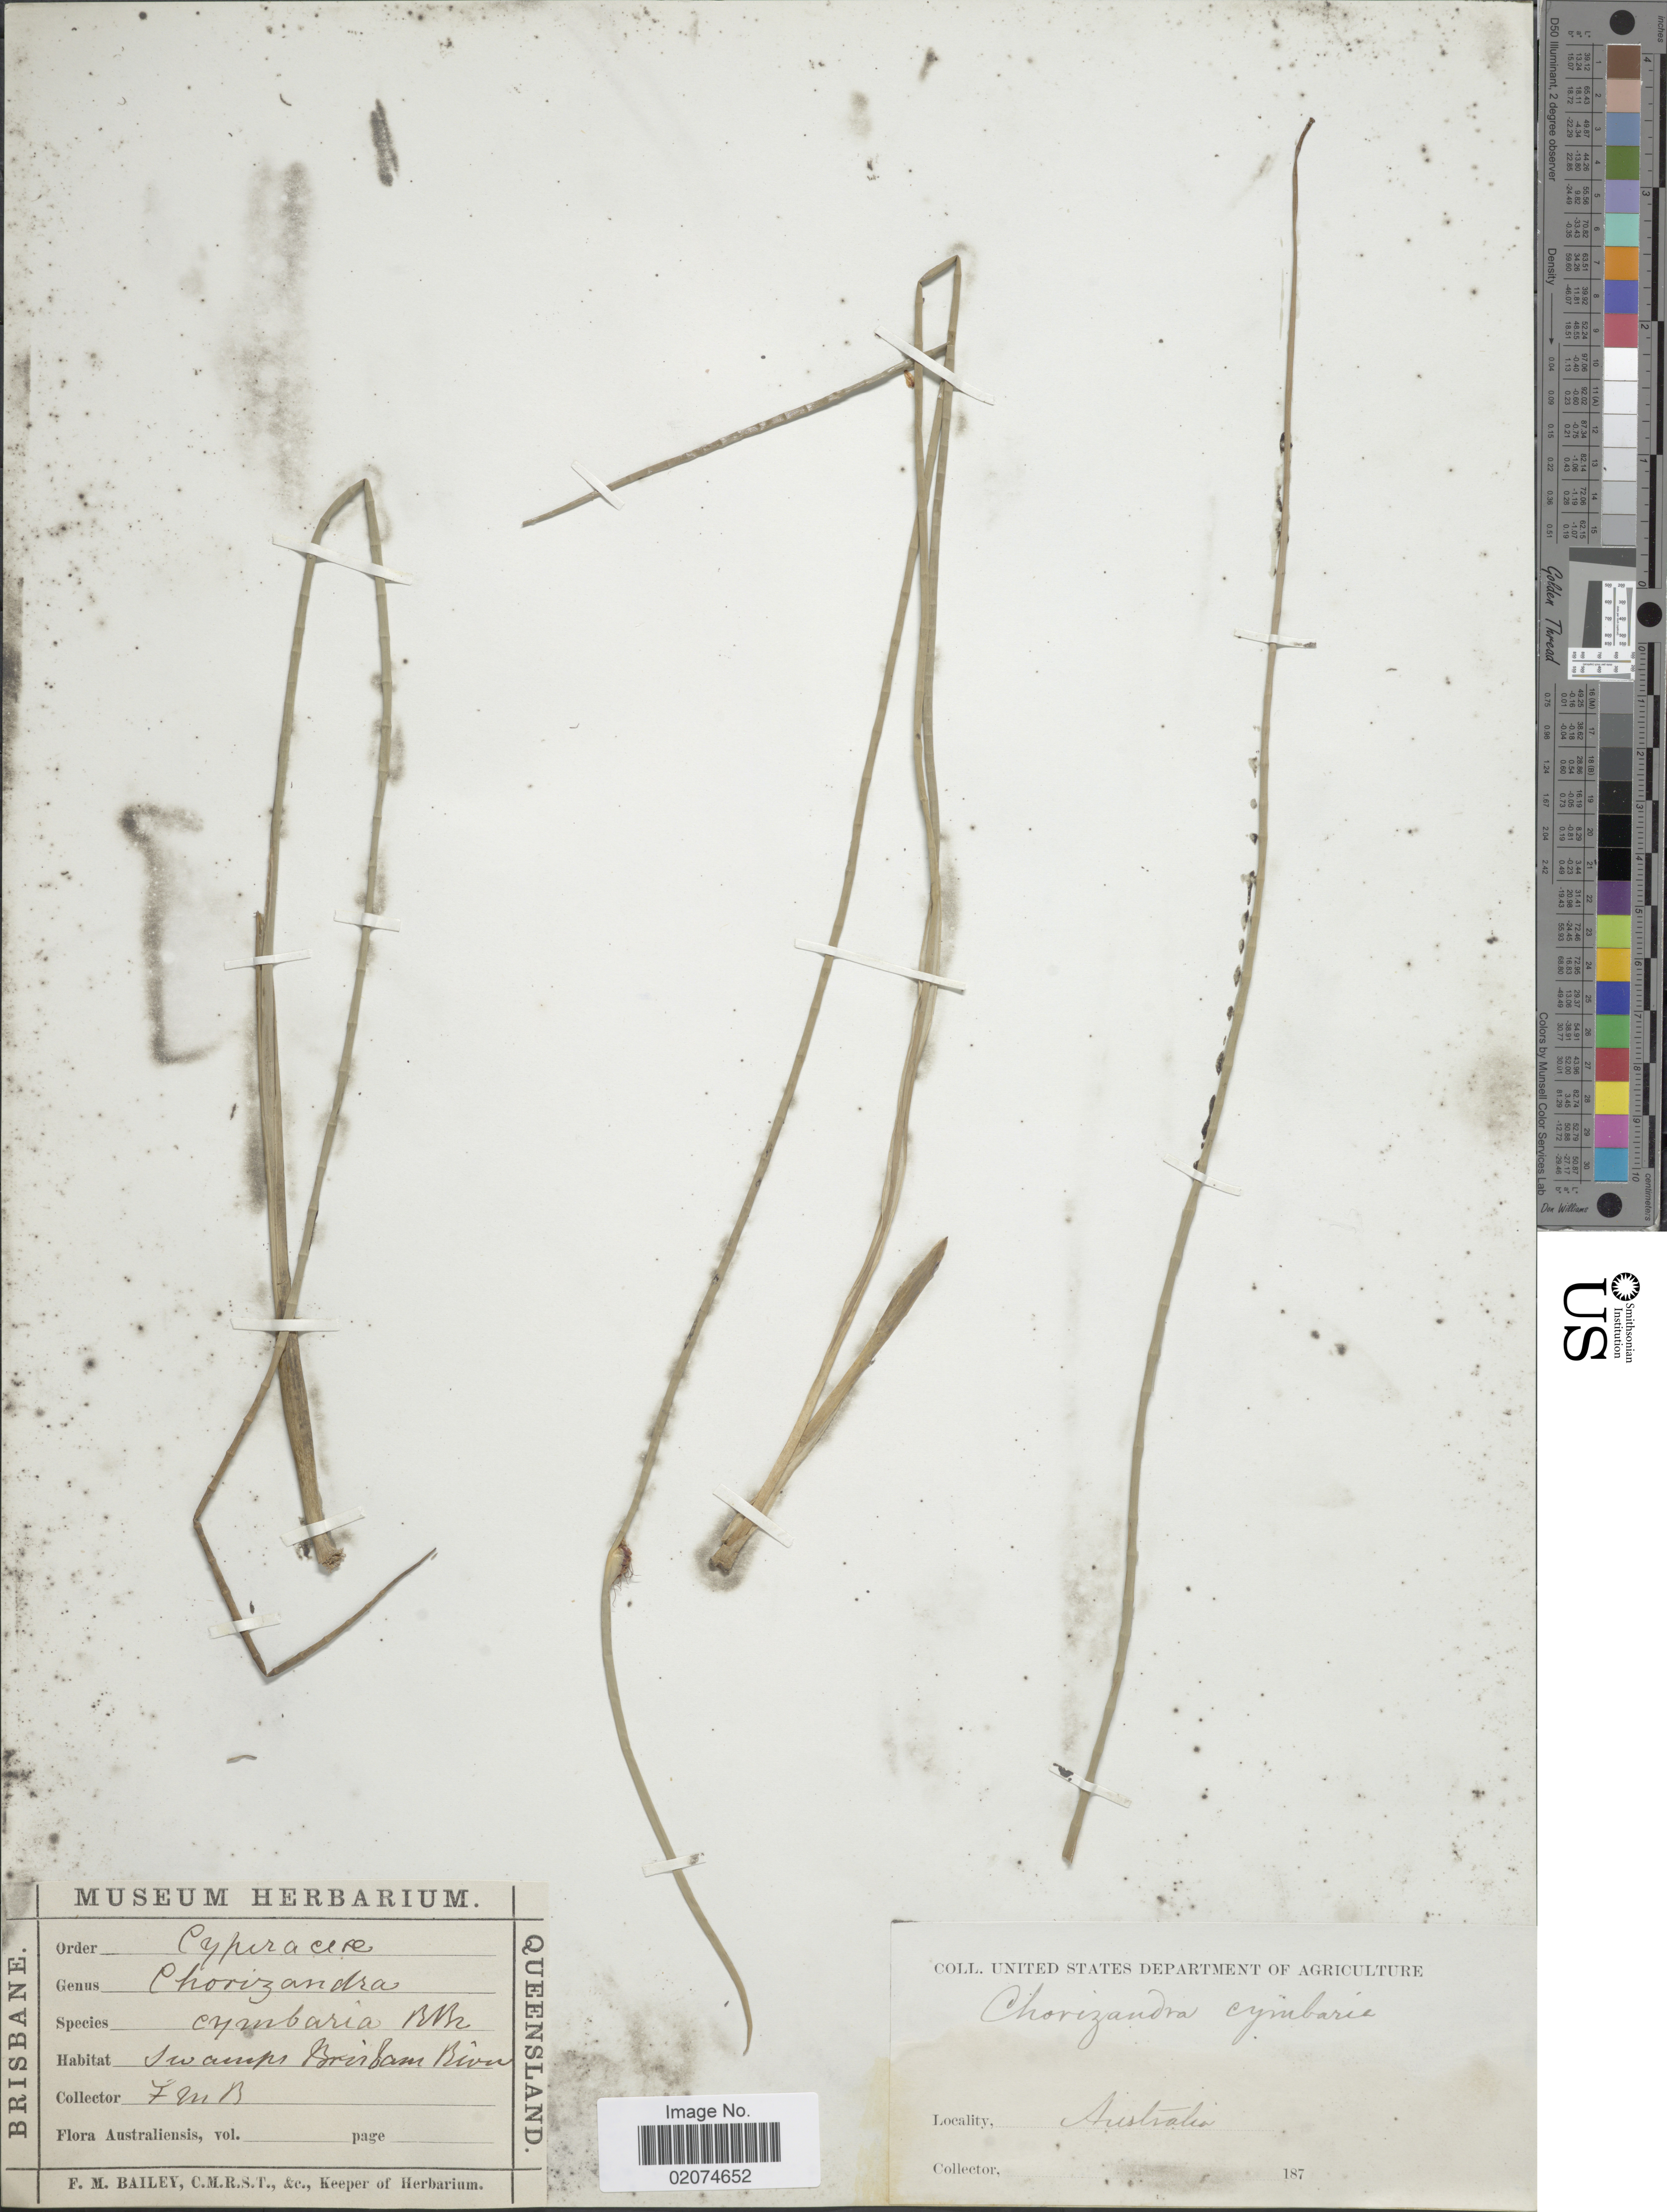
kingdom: Plantae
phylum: Tracheophyta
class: Liliopsida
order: Poales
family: Cyperaceae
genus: Chorizandra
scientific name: Chorizandra cymbaria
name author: R. Br.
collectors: F. M. Bailey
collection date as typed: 187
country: Australia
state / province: Queensland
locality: Brisbane, queensland . Australia. Swamps Brisbane River